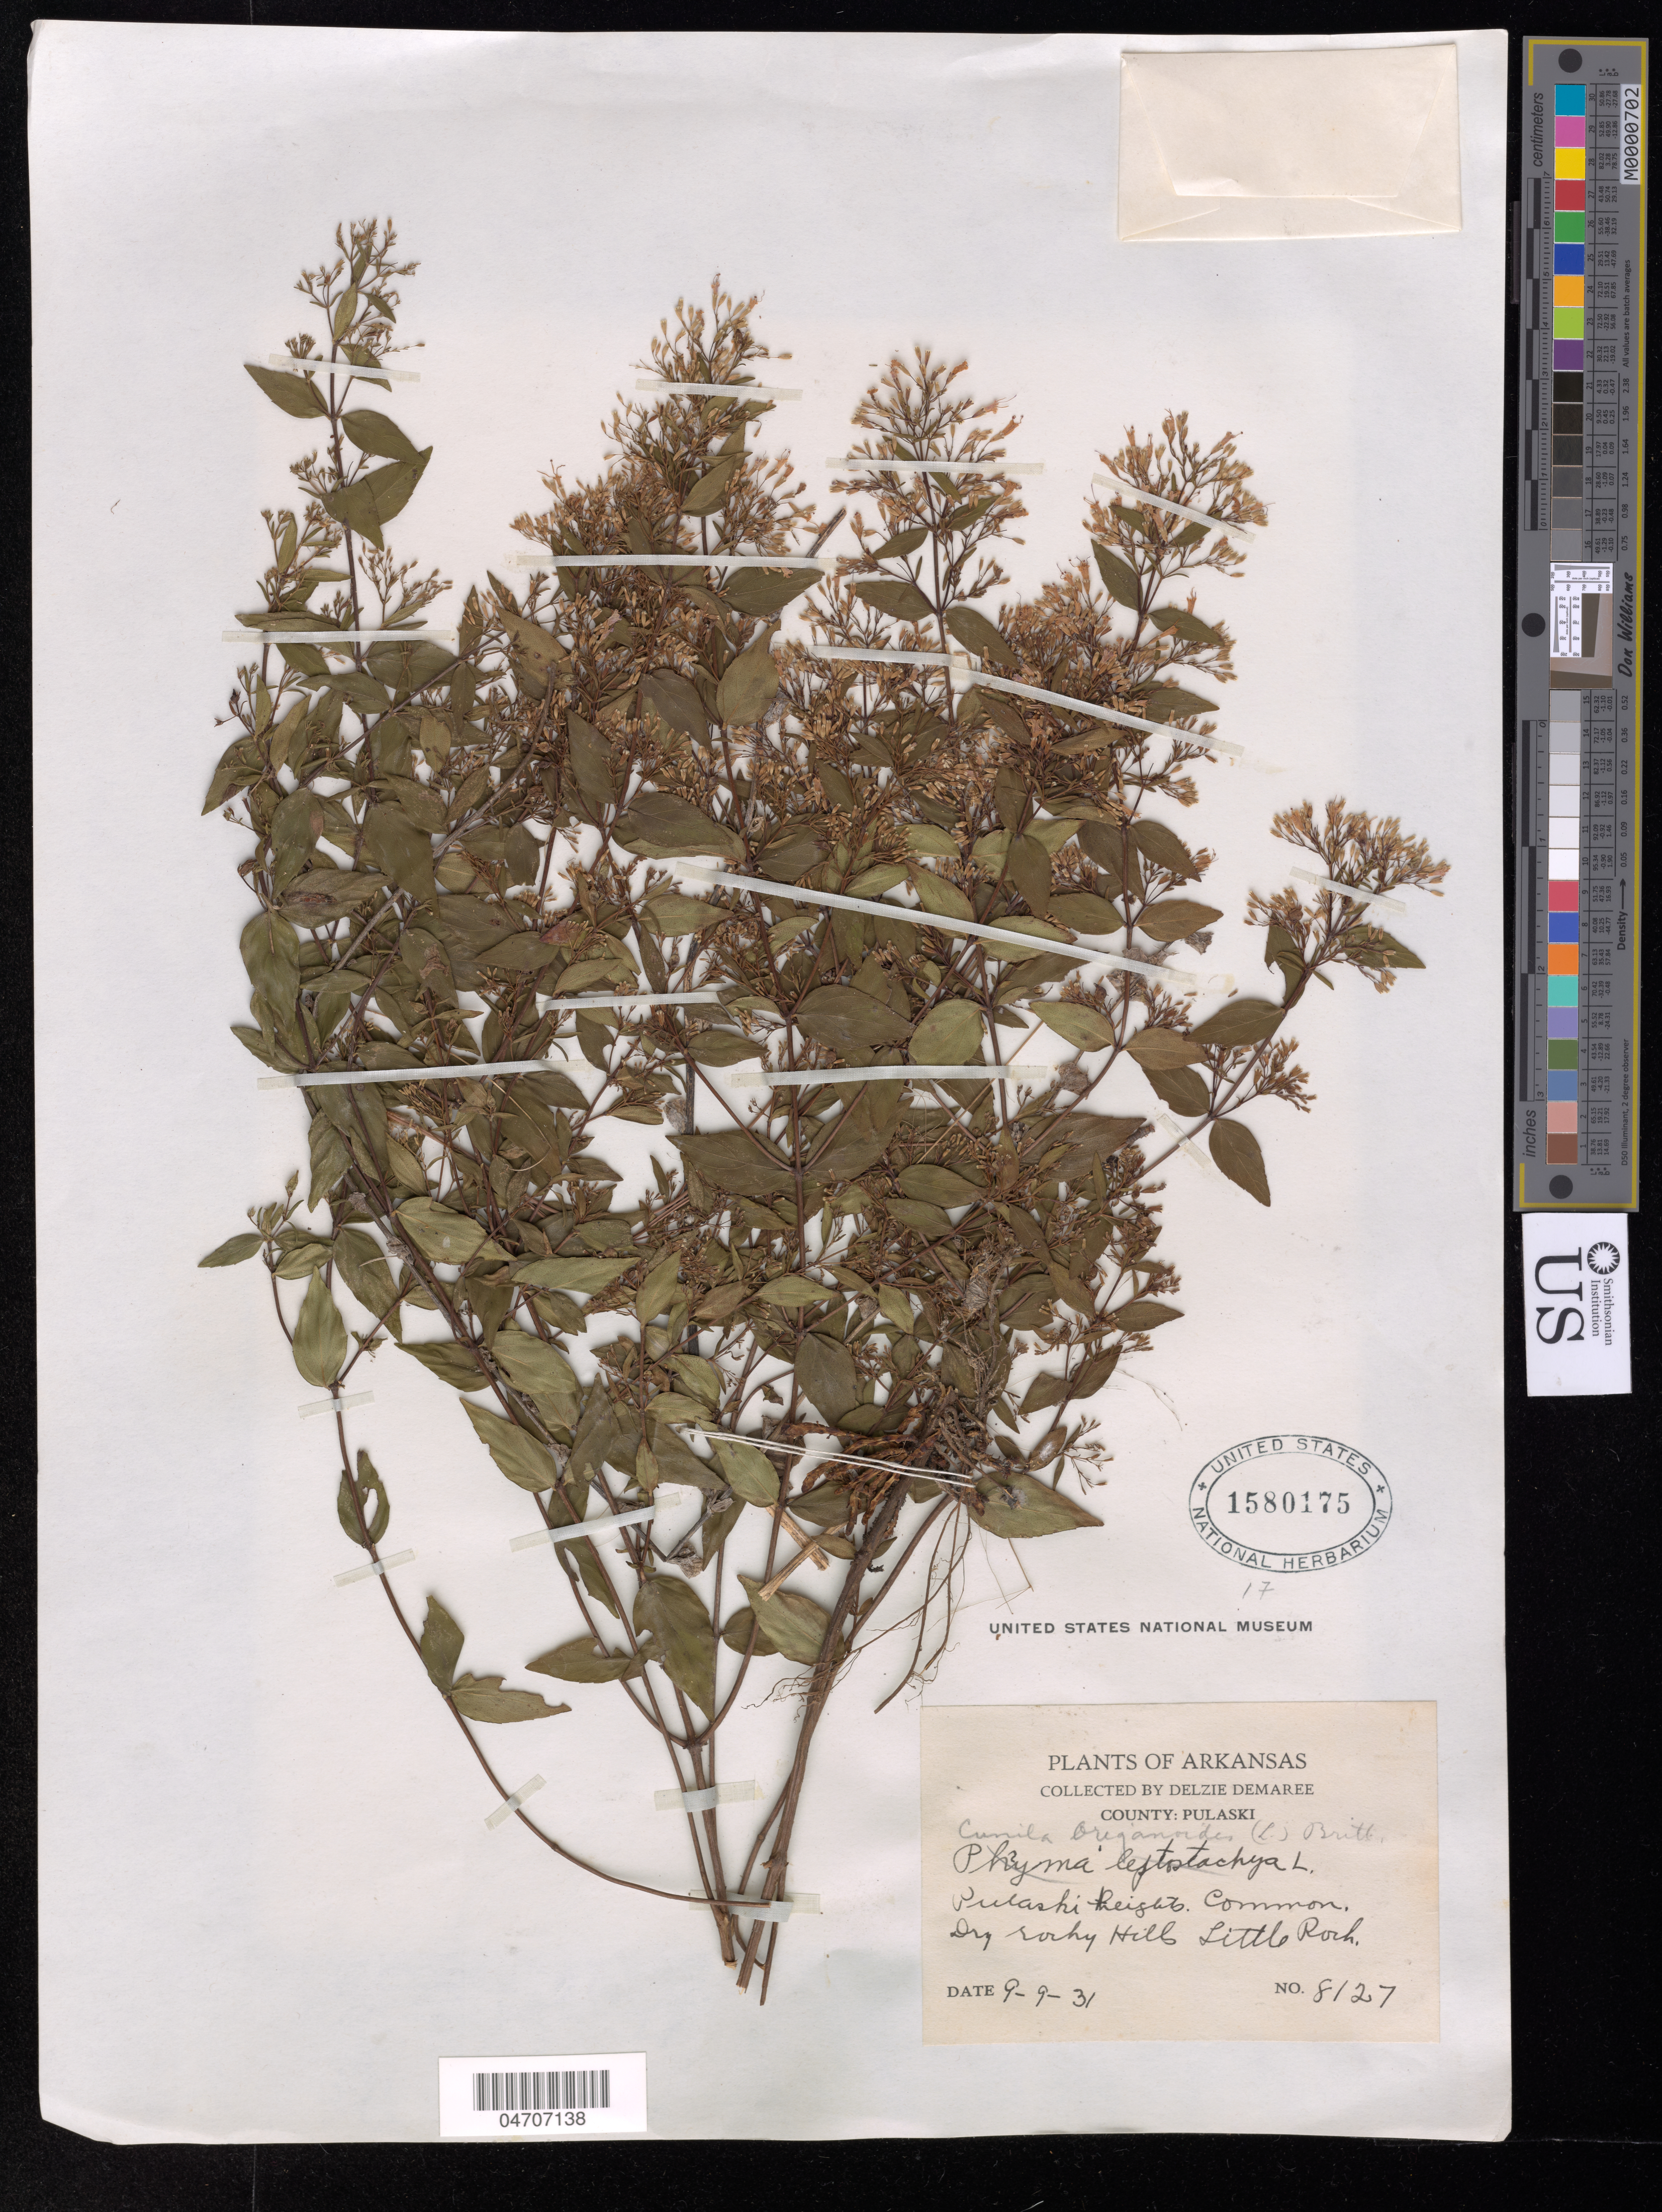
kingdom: Plantae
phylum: Tracheophyta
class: Magnoliopsida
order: Lamiales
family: Lamiaceae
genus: Cunila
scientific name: Cunila origanoides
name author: (L.) Britton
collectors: D. Demaree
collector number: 8127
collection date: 1931-09-09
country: United States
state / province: Arkansas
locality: County: Pulaski. Pulaski heights. Dry rocky Hills Little Rock.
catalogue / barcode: US 1580175